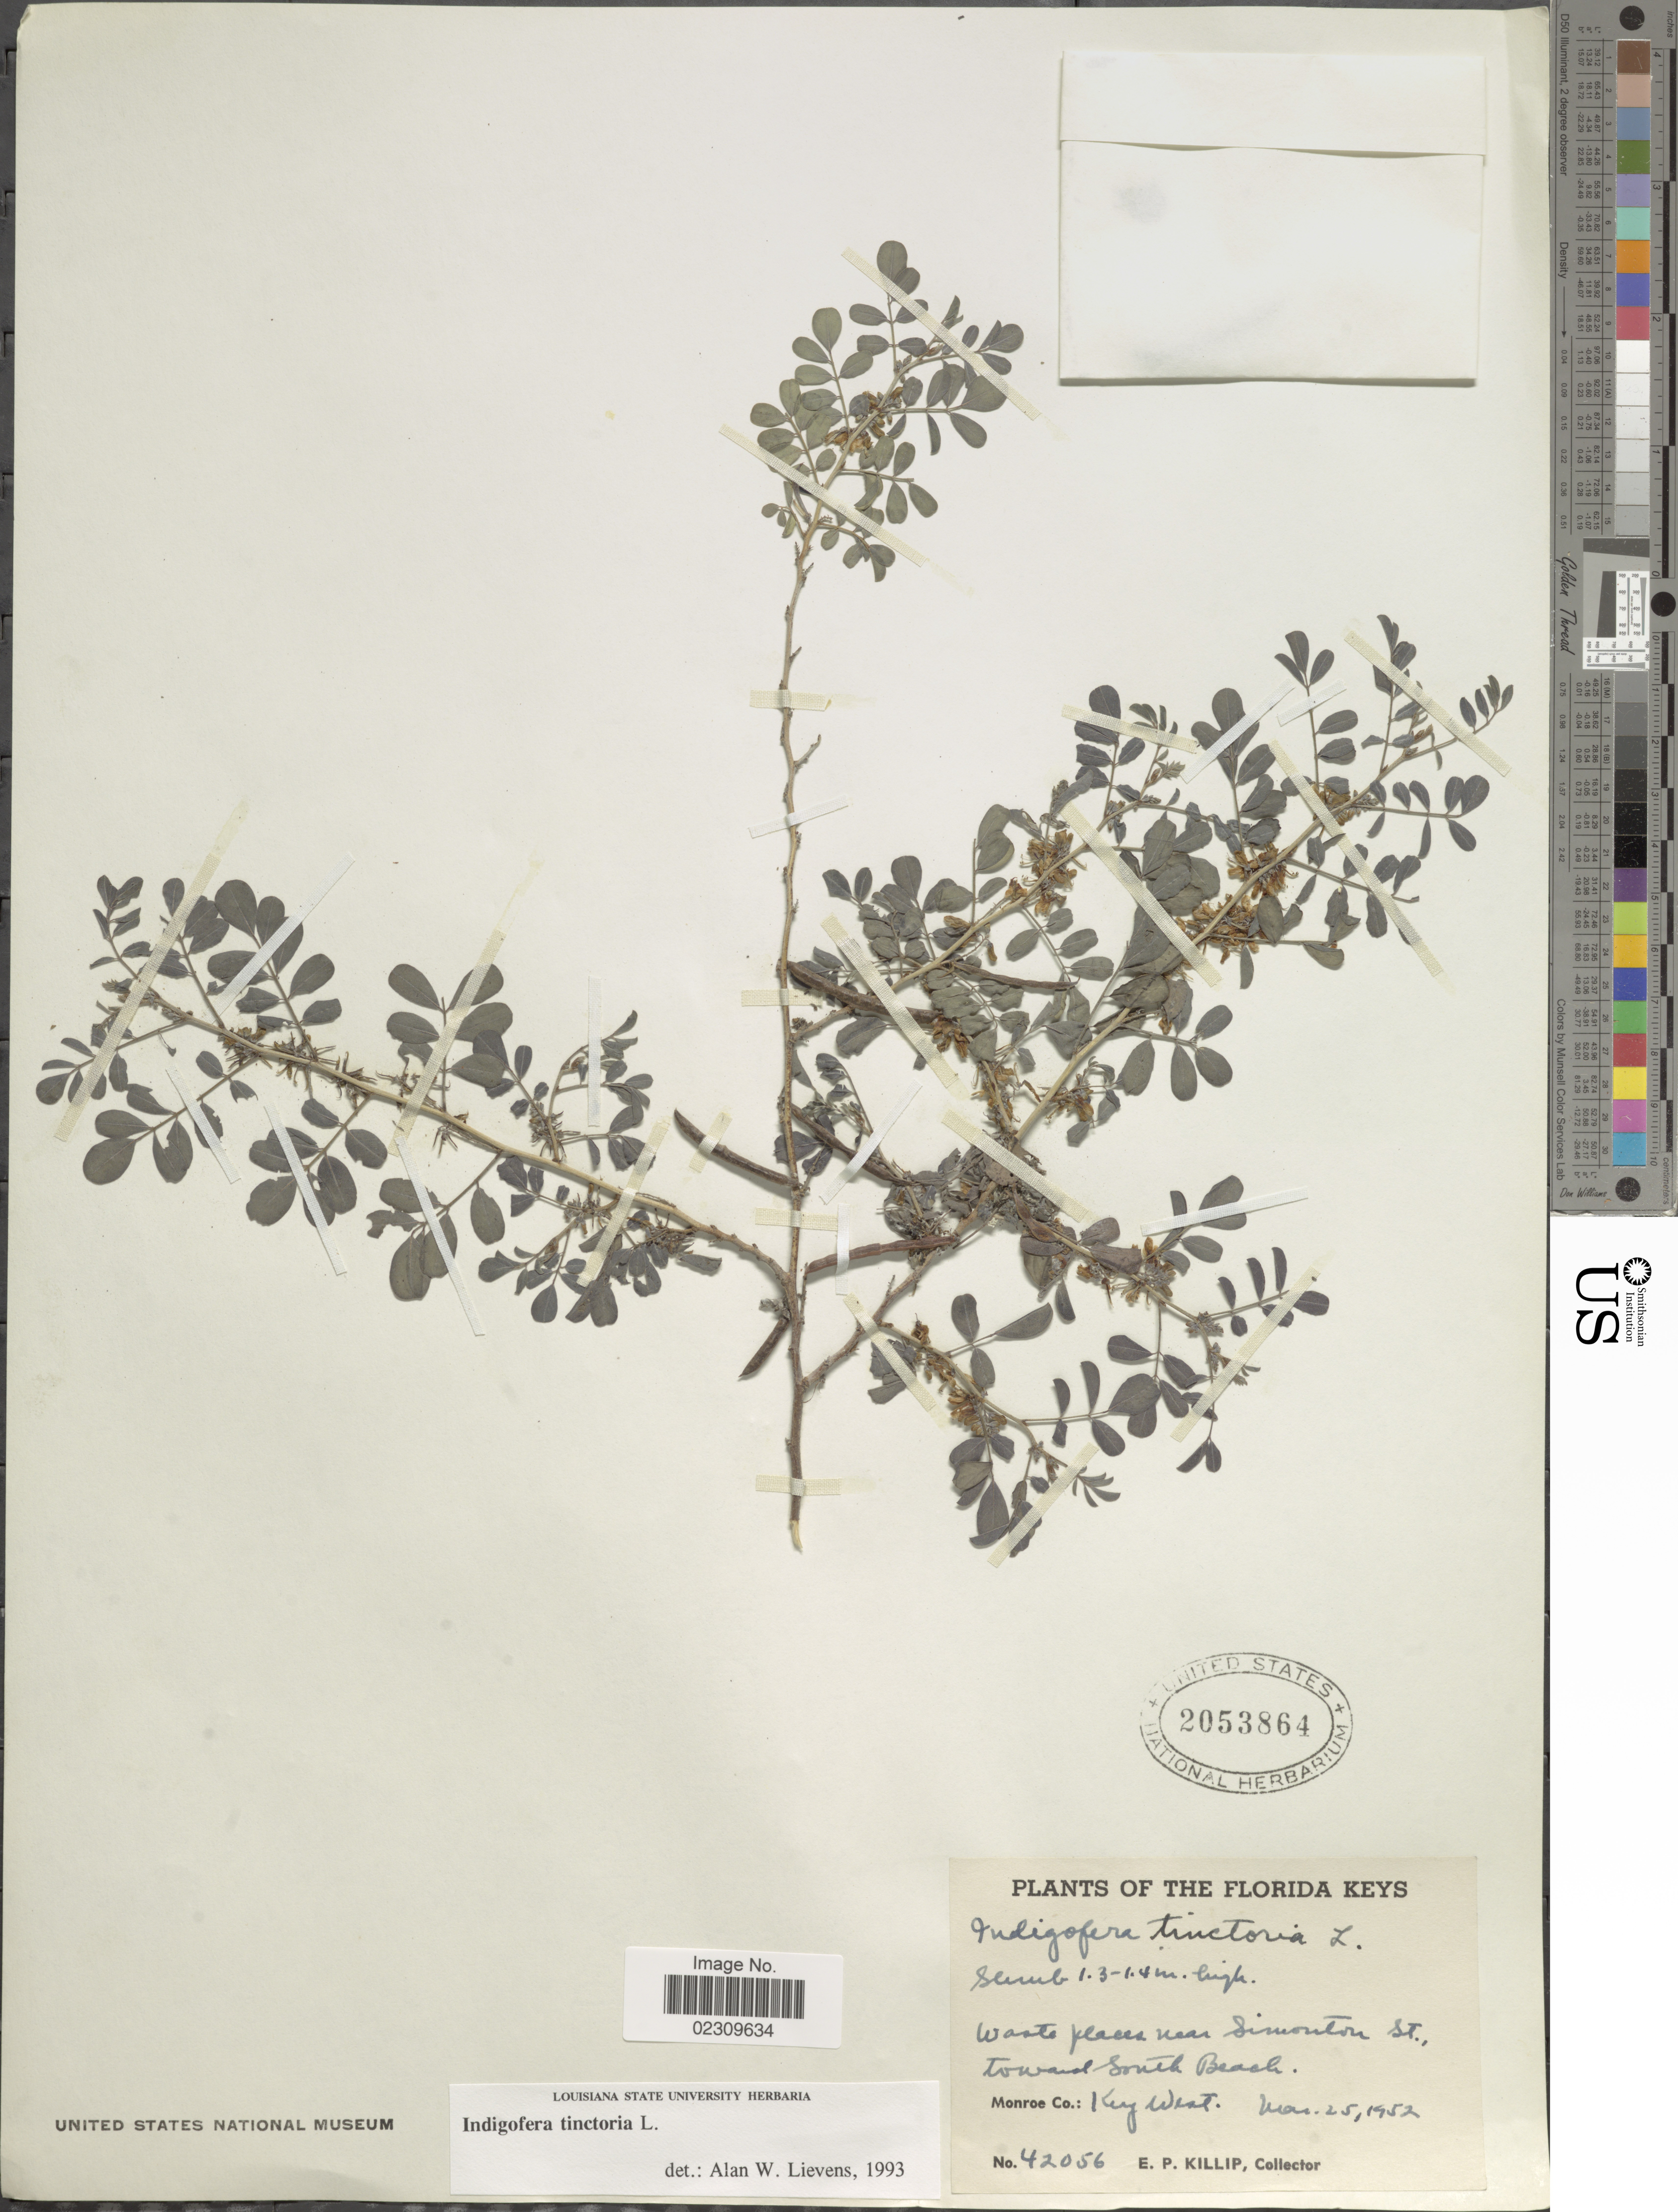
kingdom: Plantae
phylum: Tracheophyta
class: Magnoliopsida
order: Fabales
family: Fabaceae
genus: Indigofera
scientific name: Indigofera tinctoria sensu Naves non L.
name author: Naves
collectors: E. P. Killip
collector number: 42056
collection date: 1952-03-25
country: United States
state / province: Florida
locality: Florida Keys. Waste places near Simonton St., toward South Beach. Monroe Co.: Key West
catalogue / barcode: US 2053864